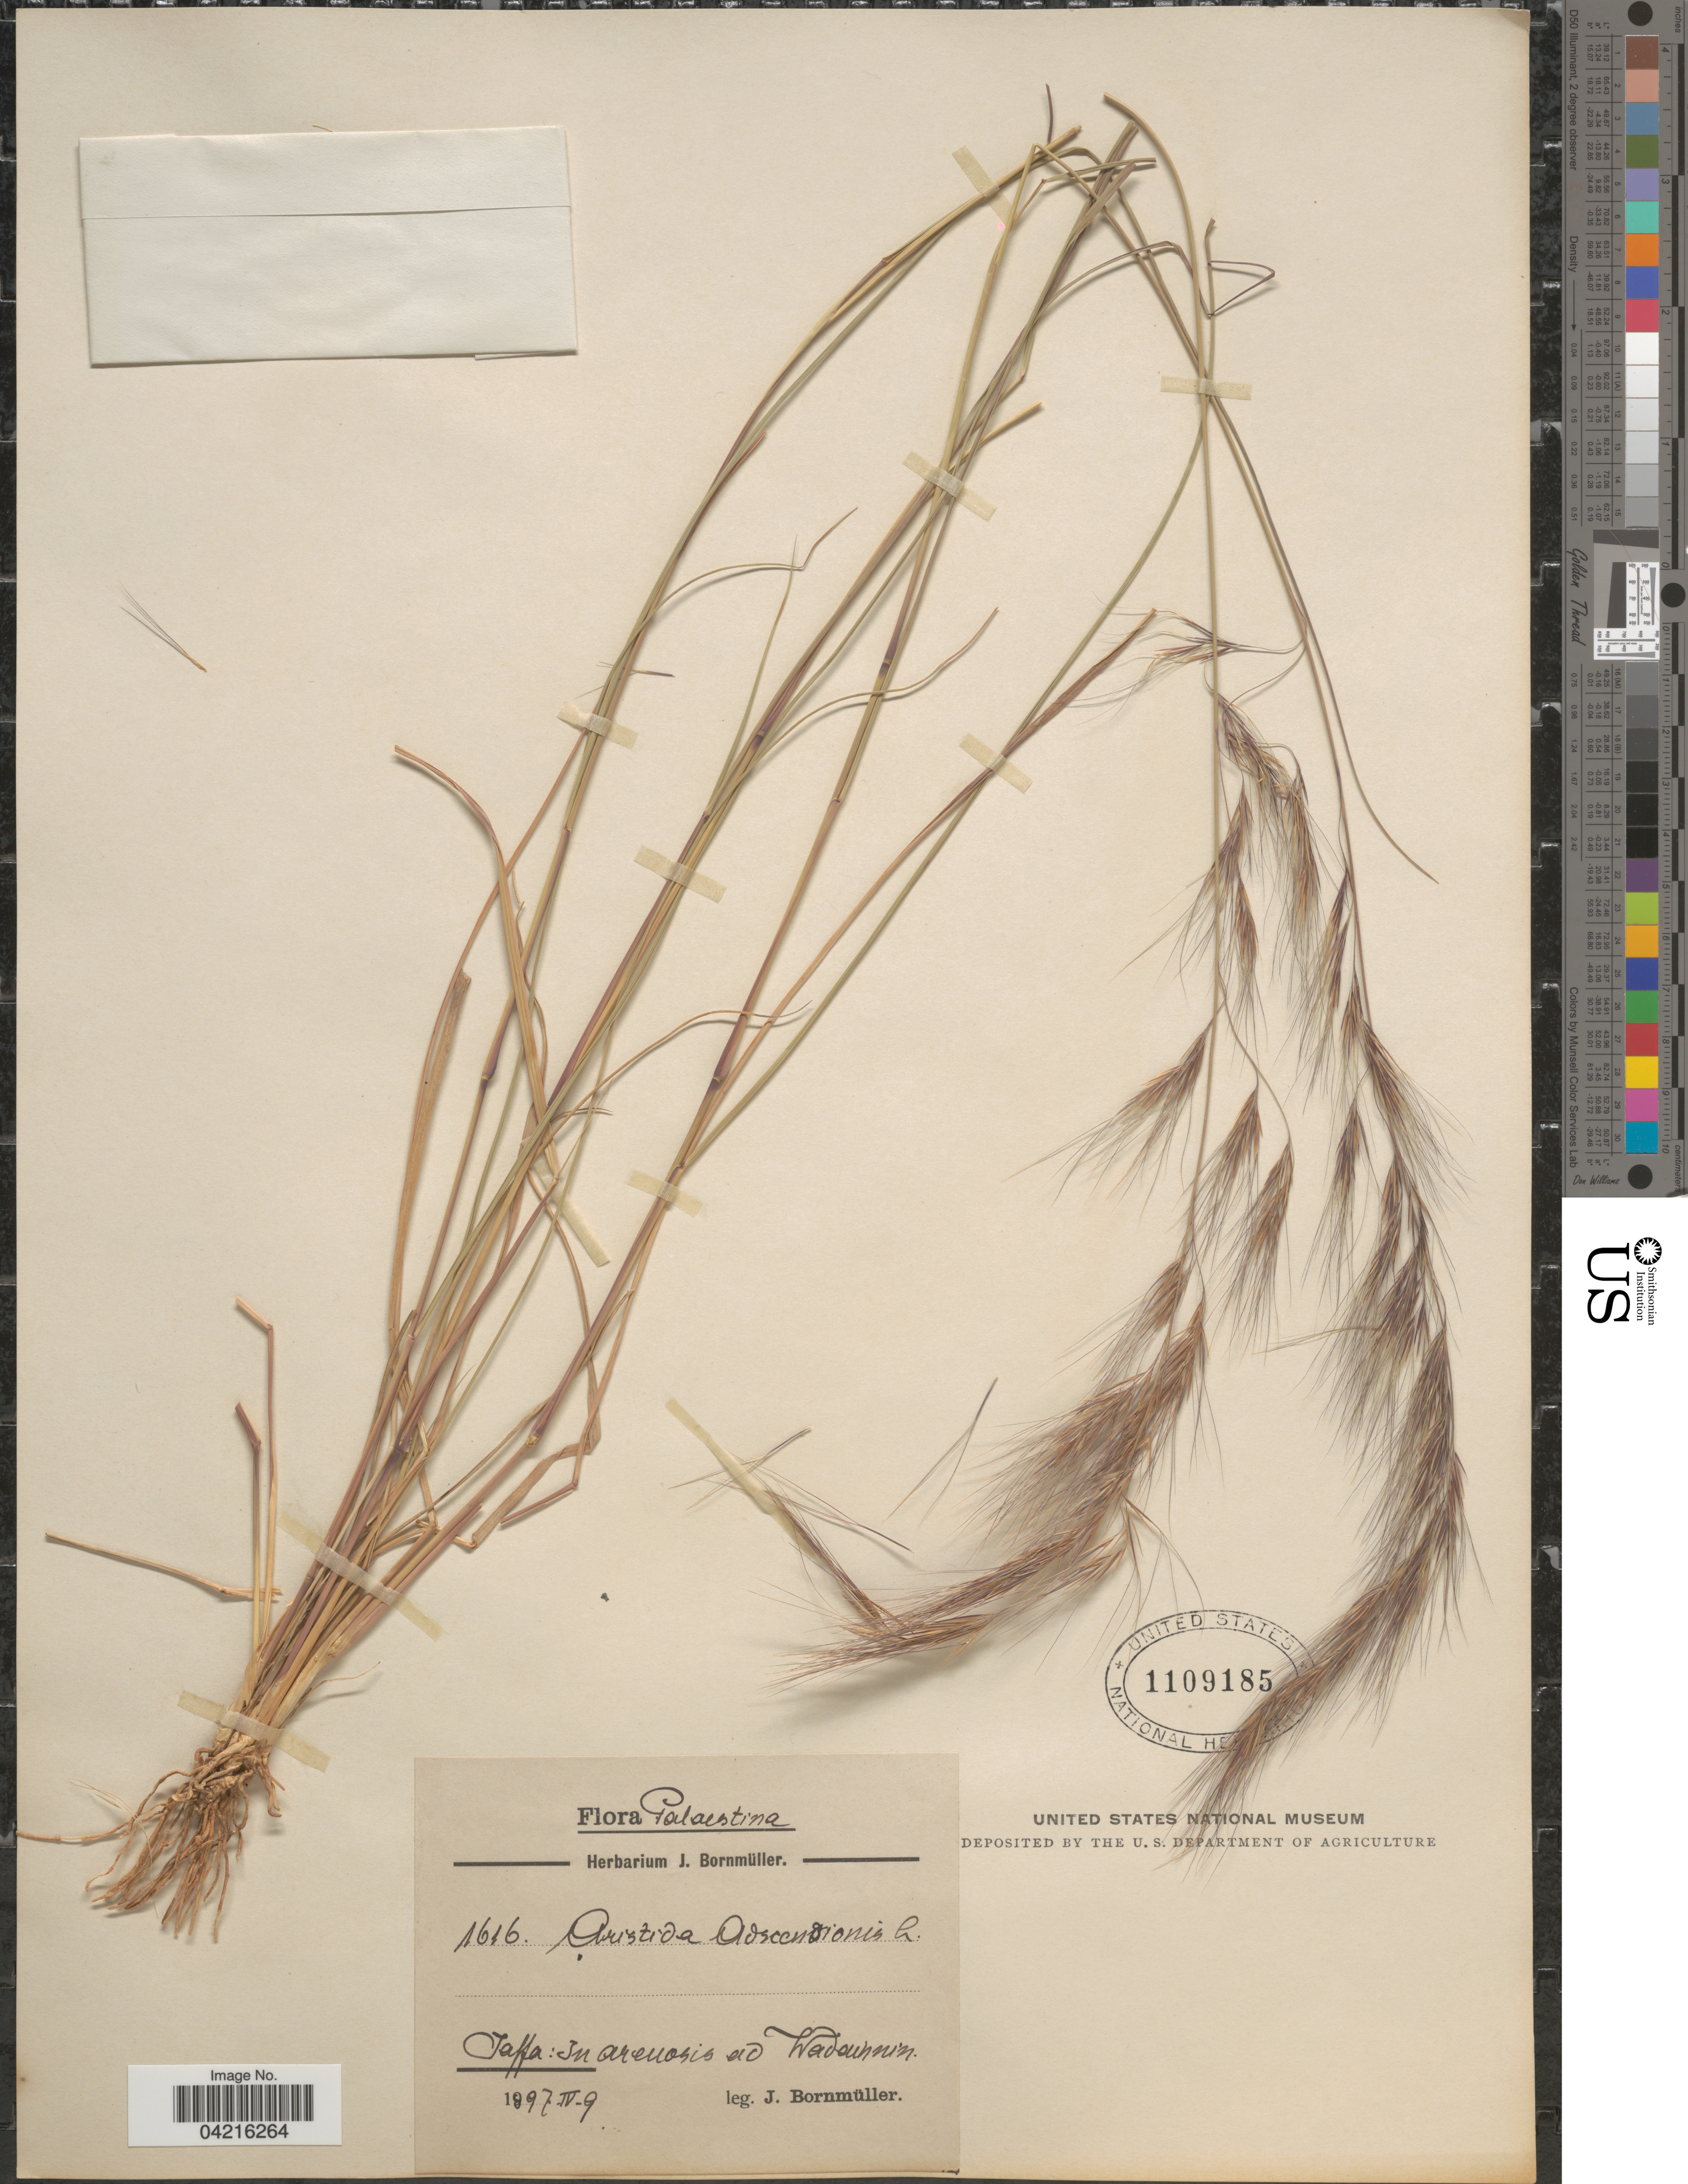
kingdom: Plantae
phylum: Tracheophyta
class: Liliopsida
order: Poales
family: Poaceae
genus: Aristida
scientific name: Aristida adscensionis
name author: L.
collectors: J. Bornmüller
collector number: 1616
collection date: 1897-04-09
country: Israel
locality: Palaestina. Jaffa: In arenosis ad Wadi chanin.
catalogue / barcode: US 1109185